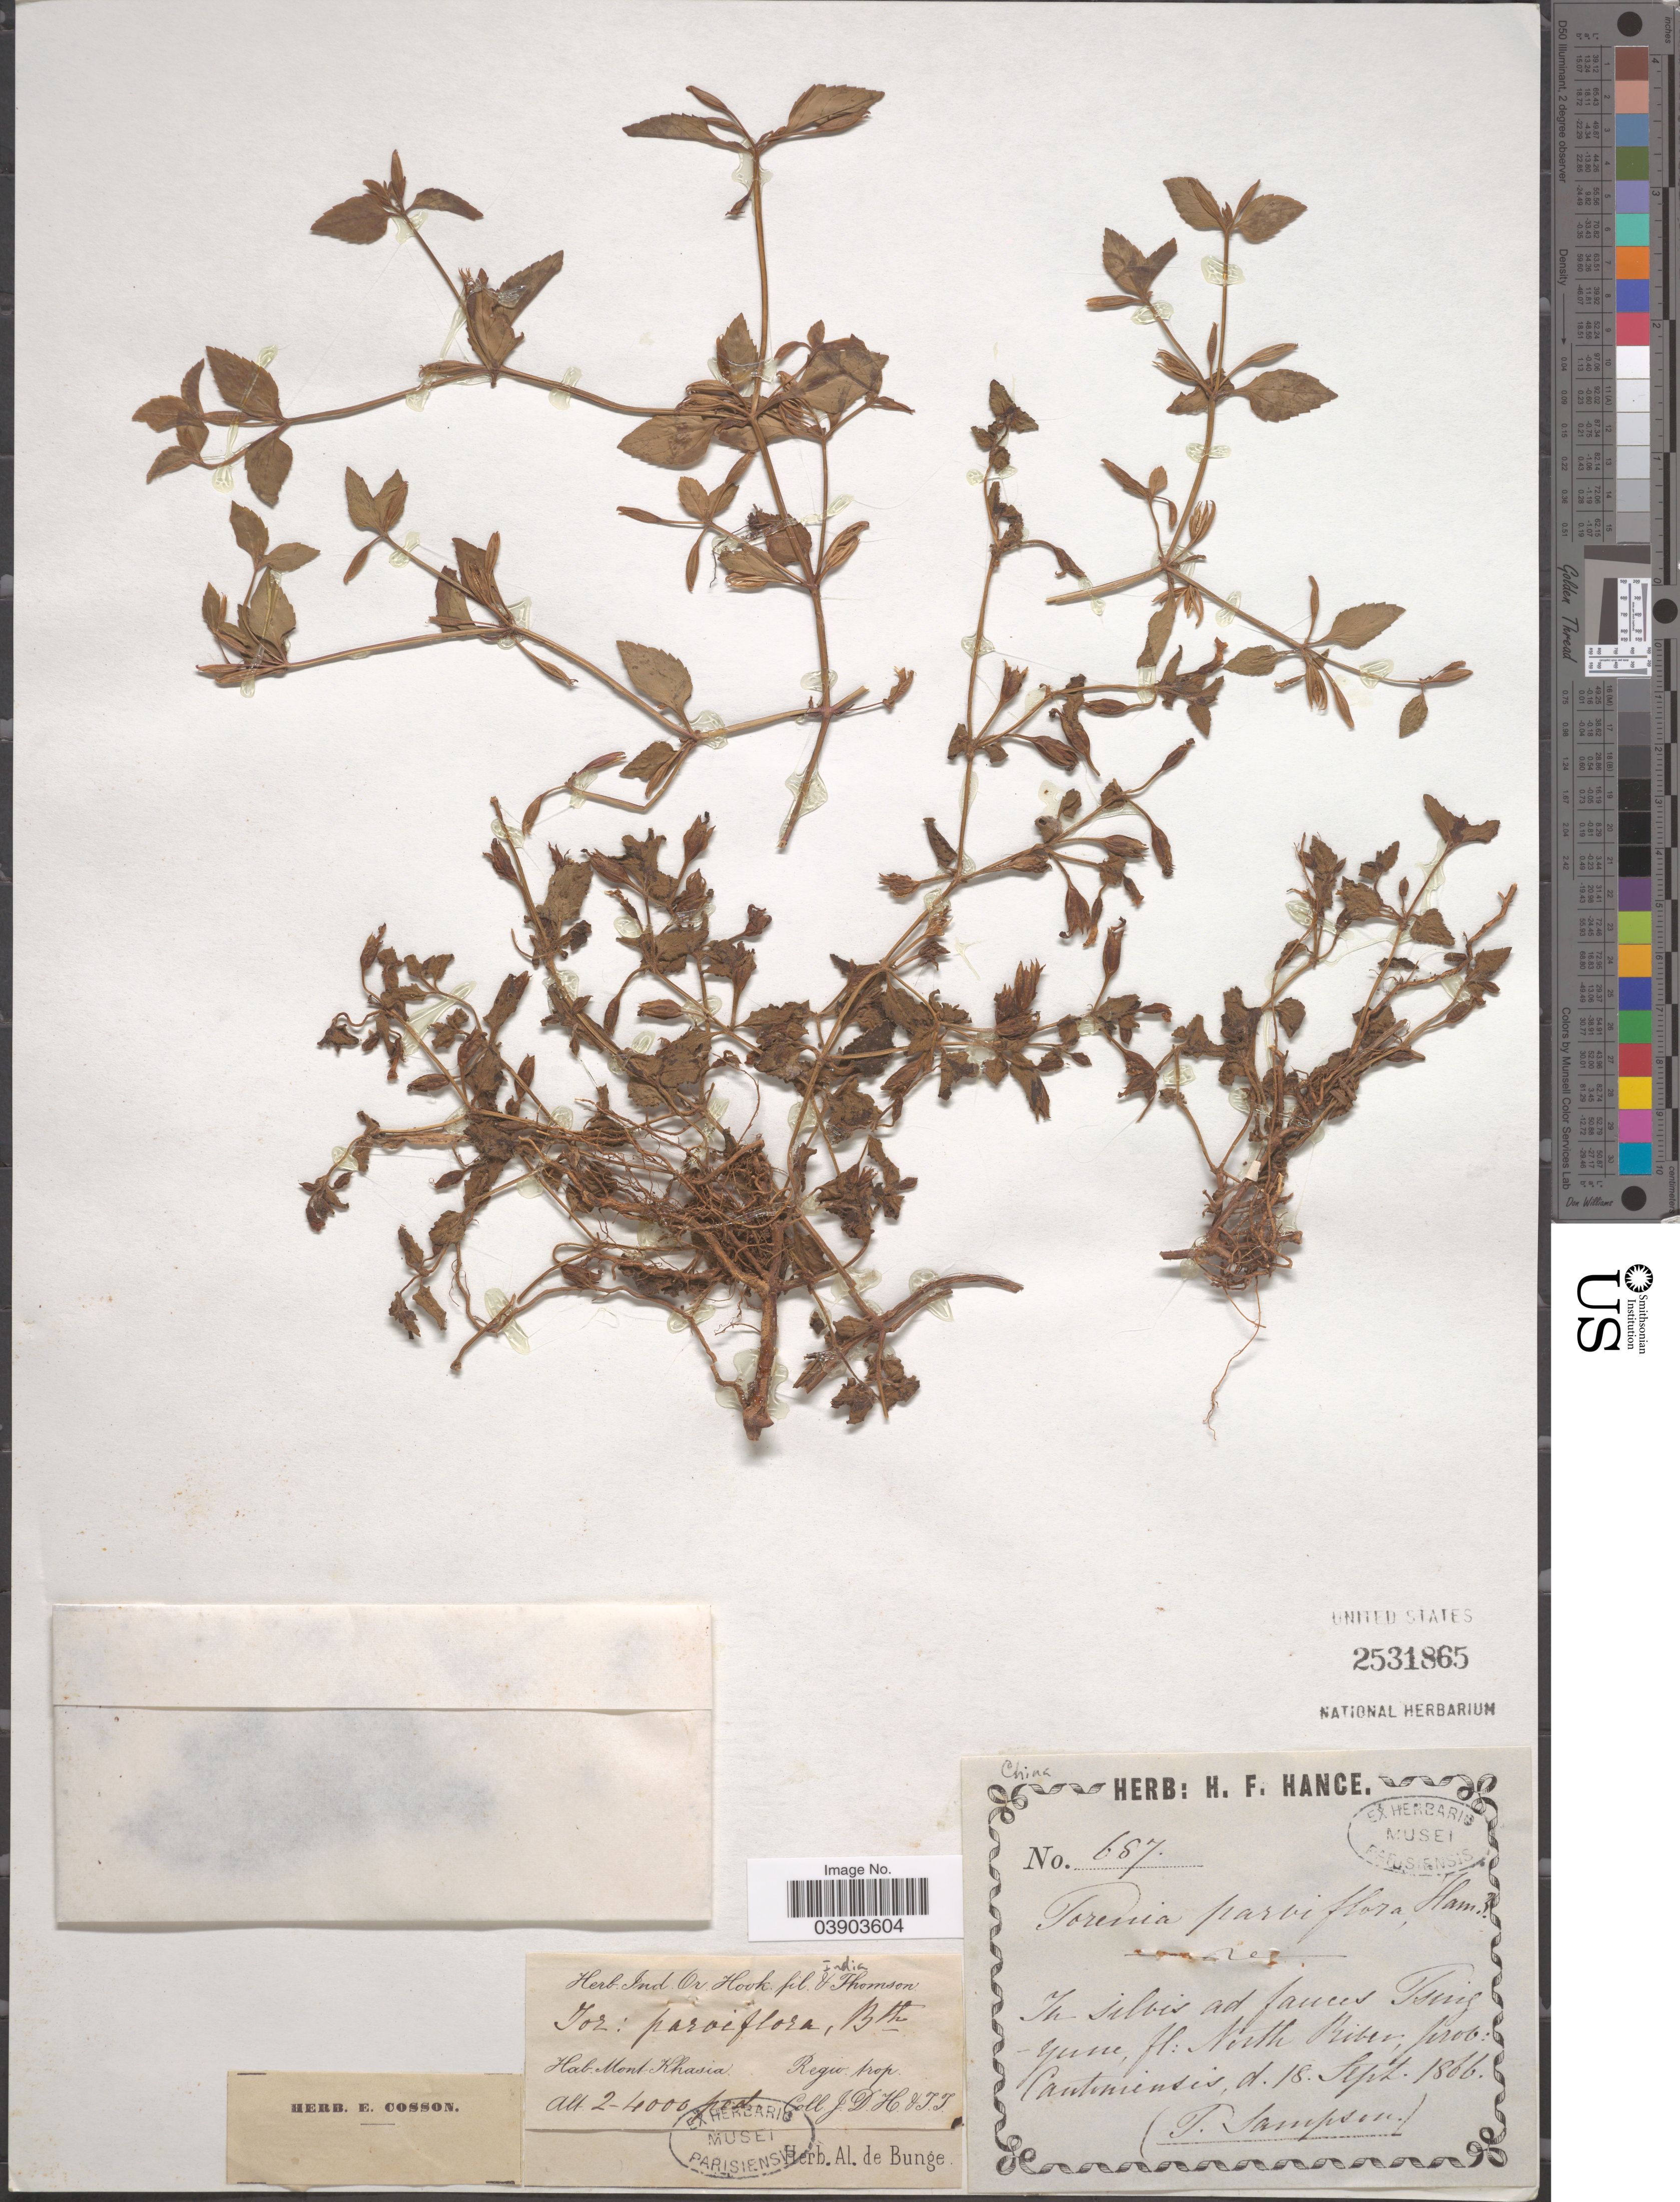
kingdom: Plantae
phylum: Tracheophyta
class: Magnoliopsida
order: Lamiales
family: Linderniaceae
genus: Torenia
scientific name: Torenia parviflora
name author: Hutch. & Dalziel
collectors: J. D. Hooker & T. Thomson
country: India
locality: Mont. Khasia. Regio trop.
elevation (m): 610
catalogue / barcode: US 2531865